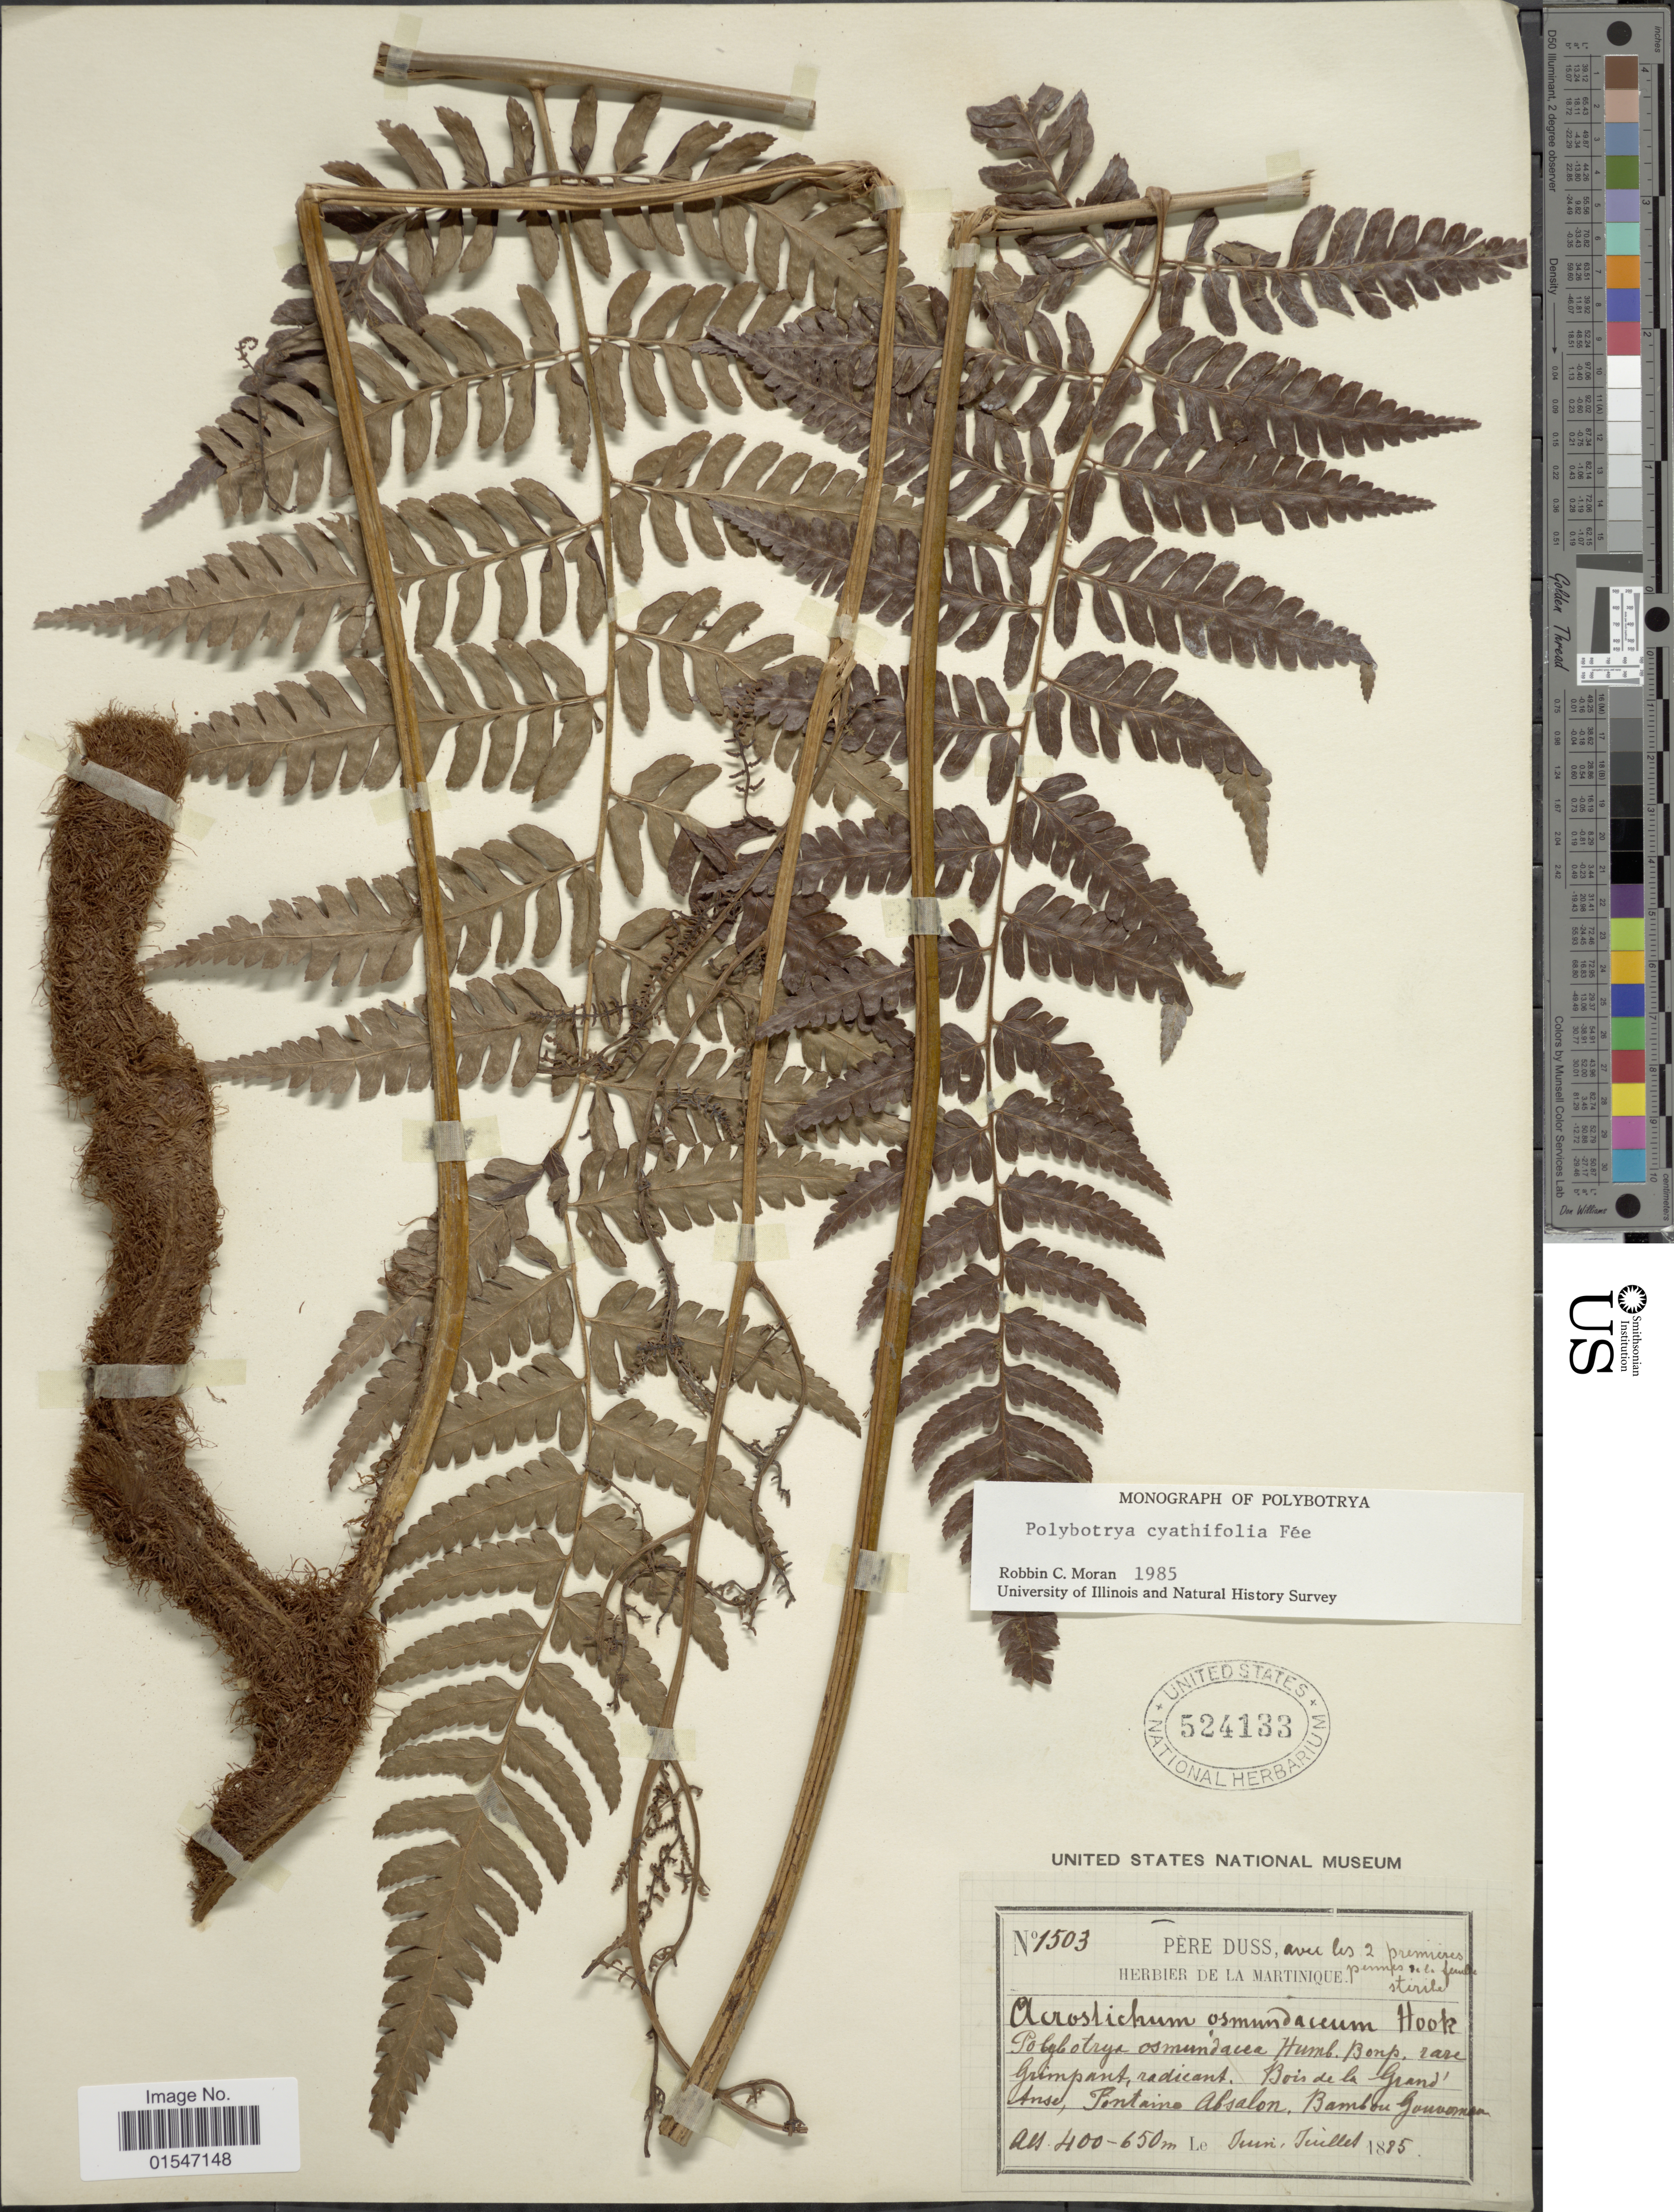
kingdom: Plantae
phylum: Tracheophyta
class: Polypodiopsida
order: Polypodiales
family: Dryopteridaceae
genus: Polybotrya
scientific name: Polybotrya cyathifolia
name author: Fée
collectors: Père Duss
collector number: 1503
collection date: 1885-06/1885-07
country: Martinique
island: Martinique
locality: Bois de la Grand Anse, Fontaine Absalon, Bambou Gouverner.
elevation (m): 400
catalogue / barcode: US 524133